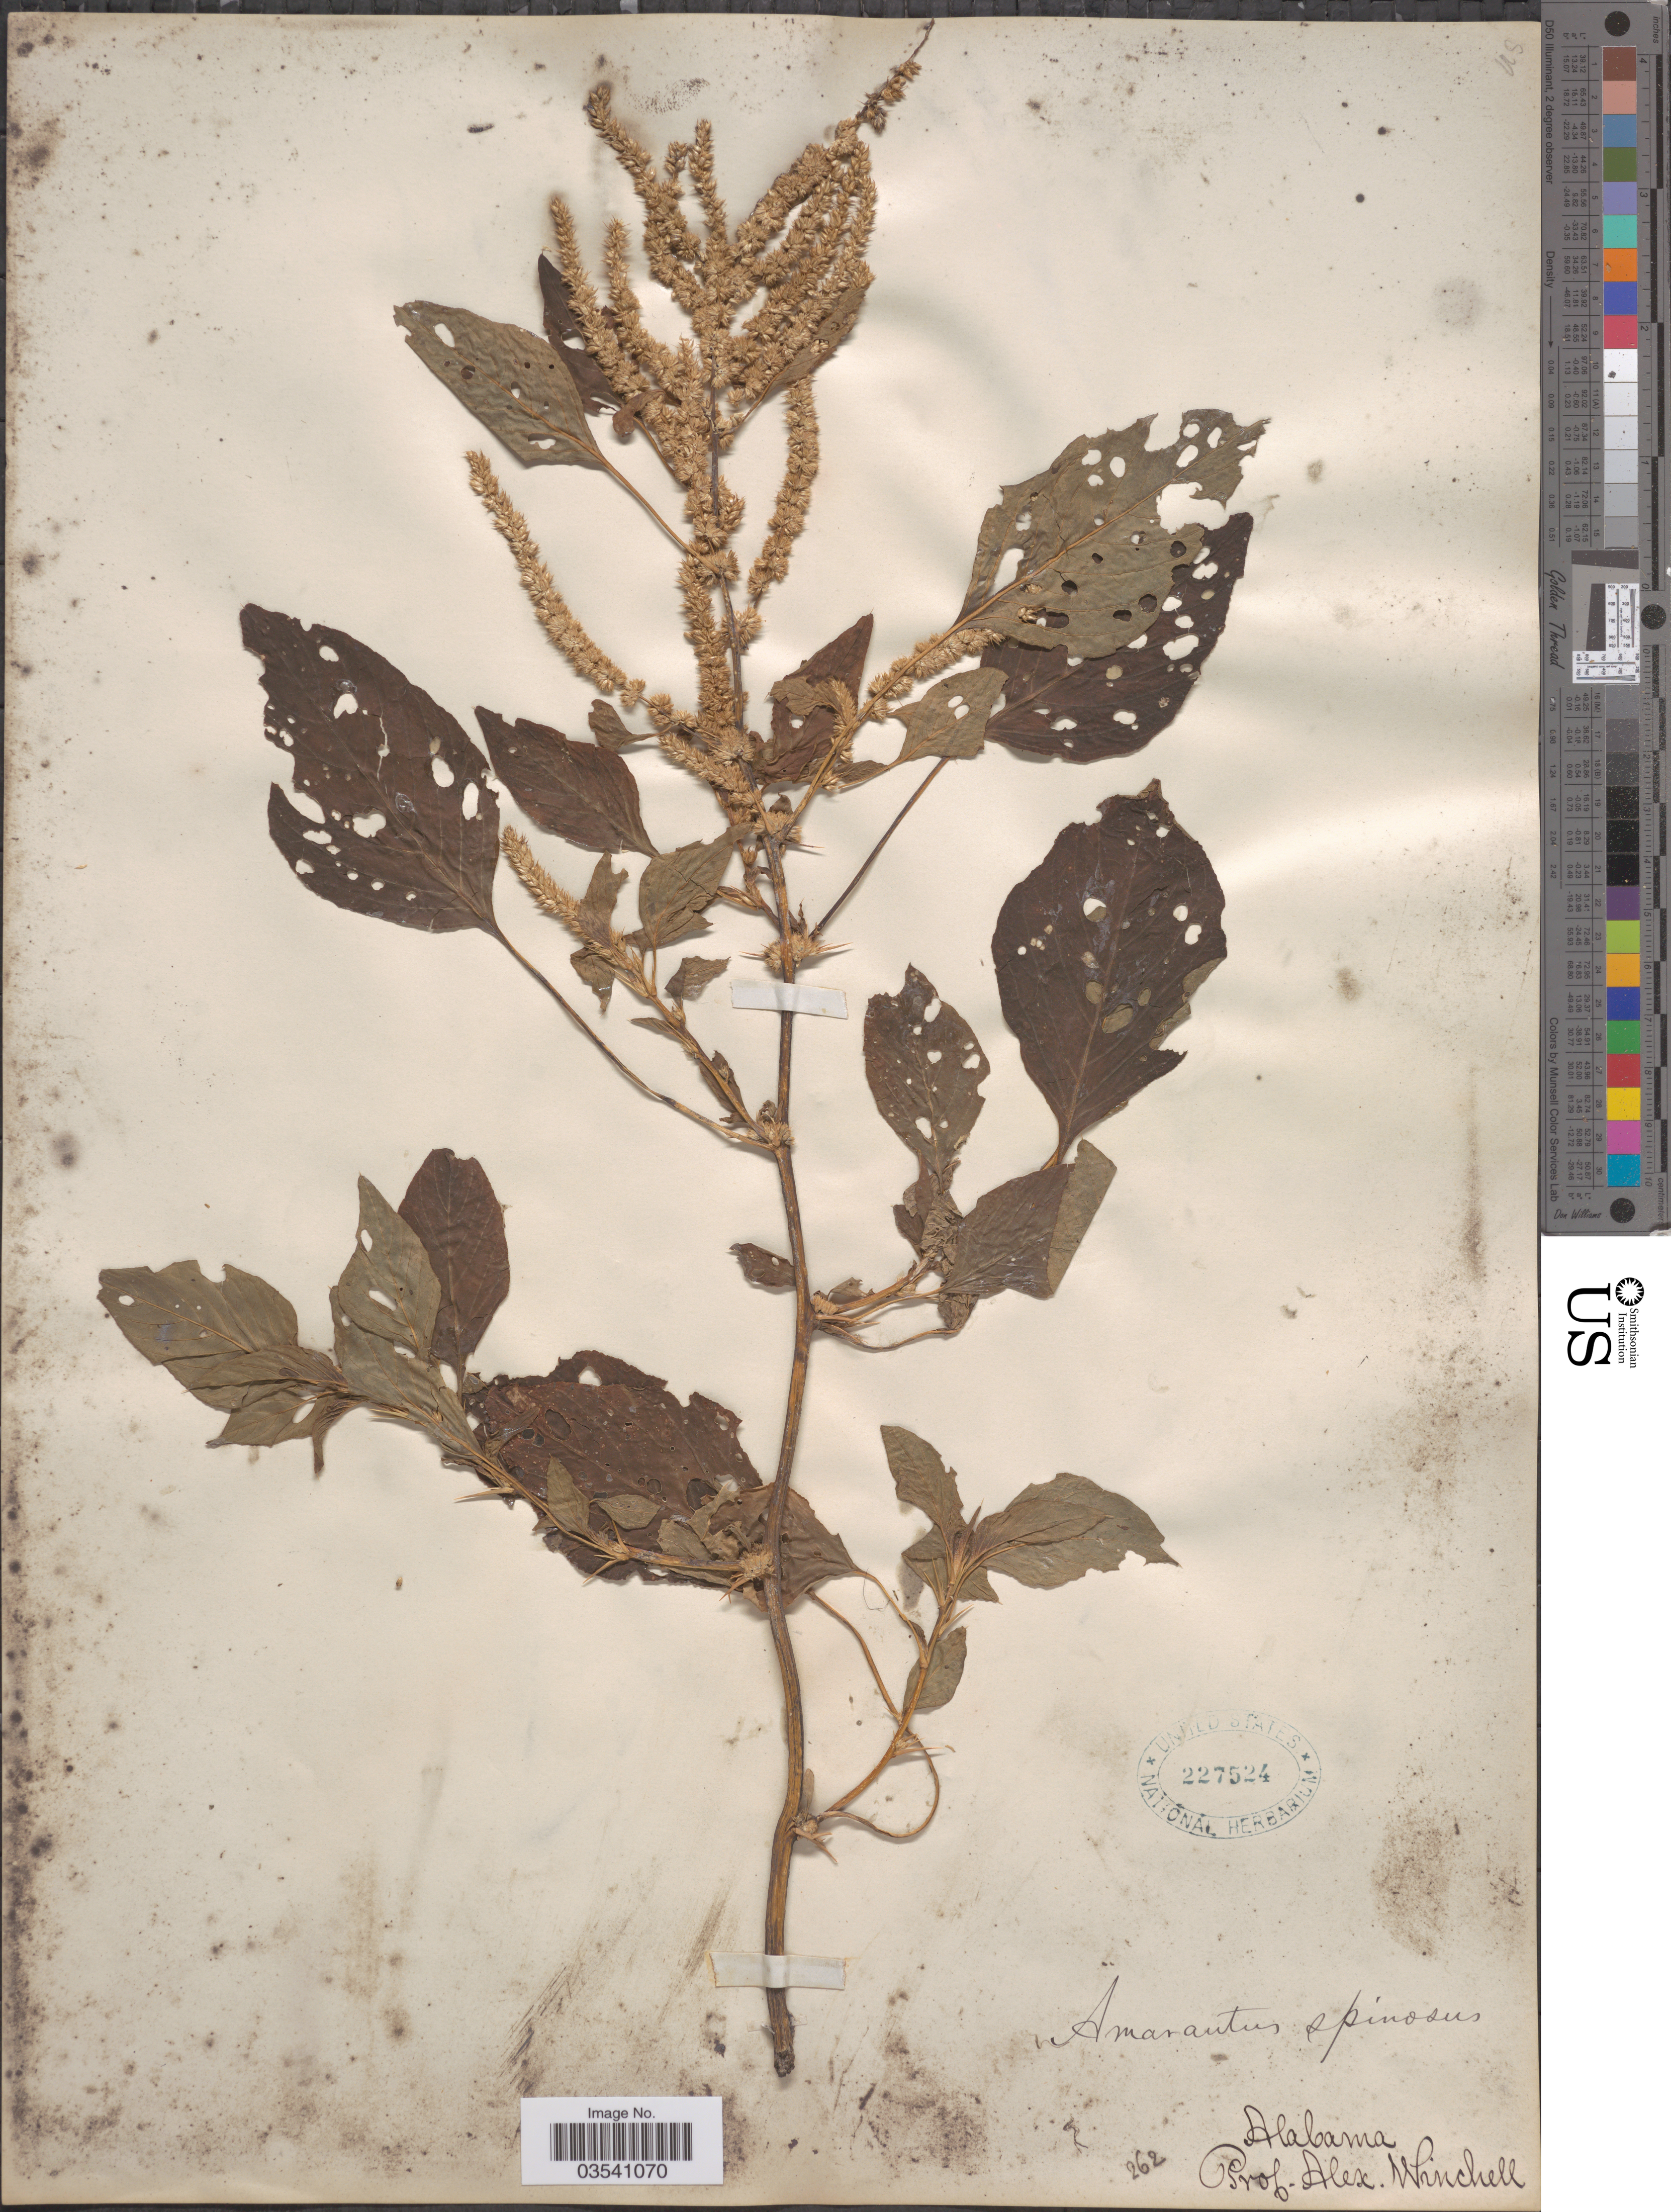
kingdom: Plantae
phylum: Tracheophyta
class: Magnoliopsida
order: Caryophyllales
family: Amaranthaceae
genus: Amaranthus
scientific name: Amaranthus spinosus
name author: L.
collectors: A. Winchell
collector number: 262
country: United States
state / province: Alabama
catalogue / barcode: US 227524